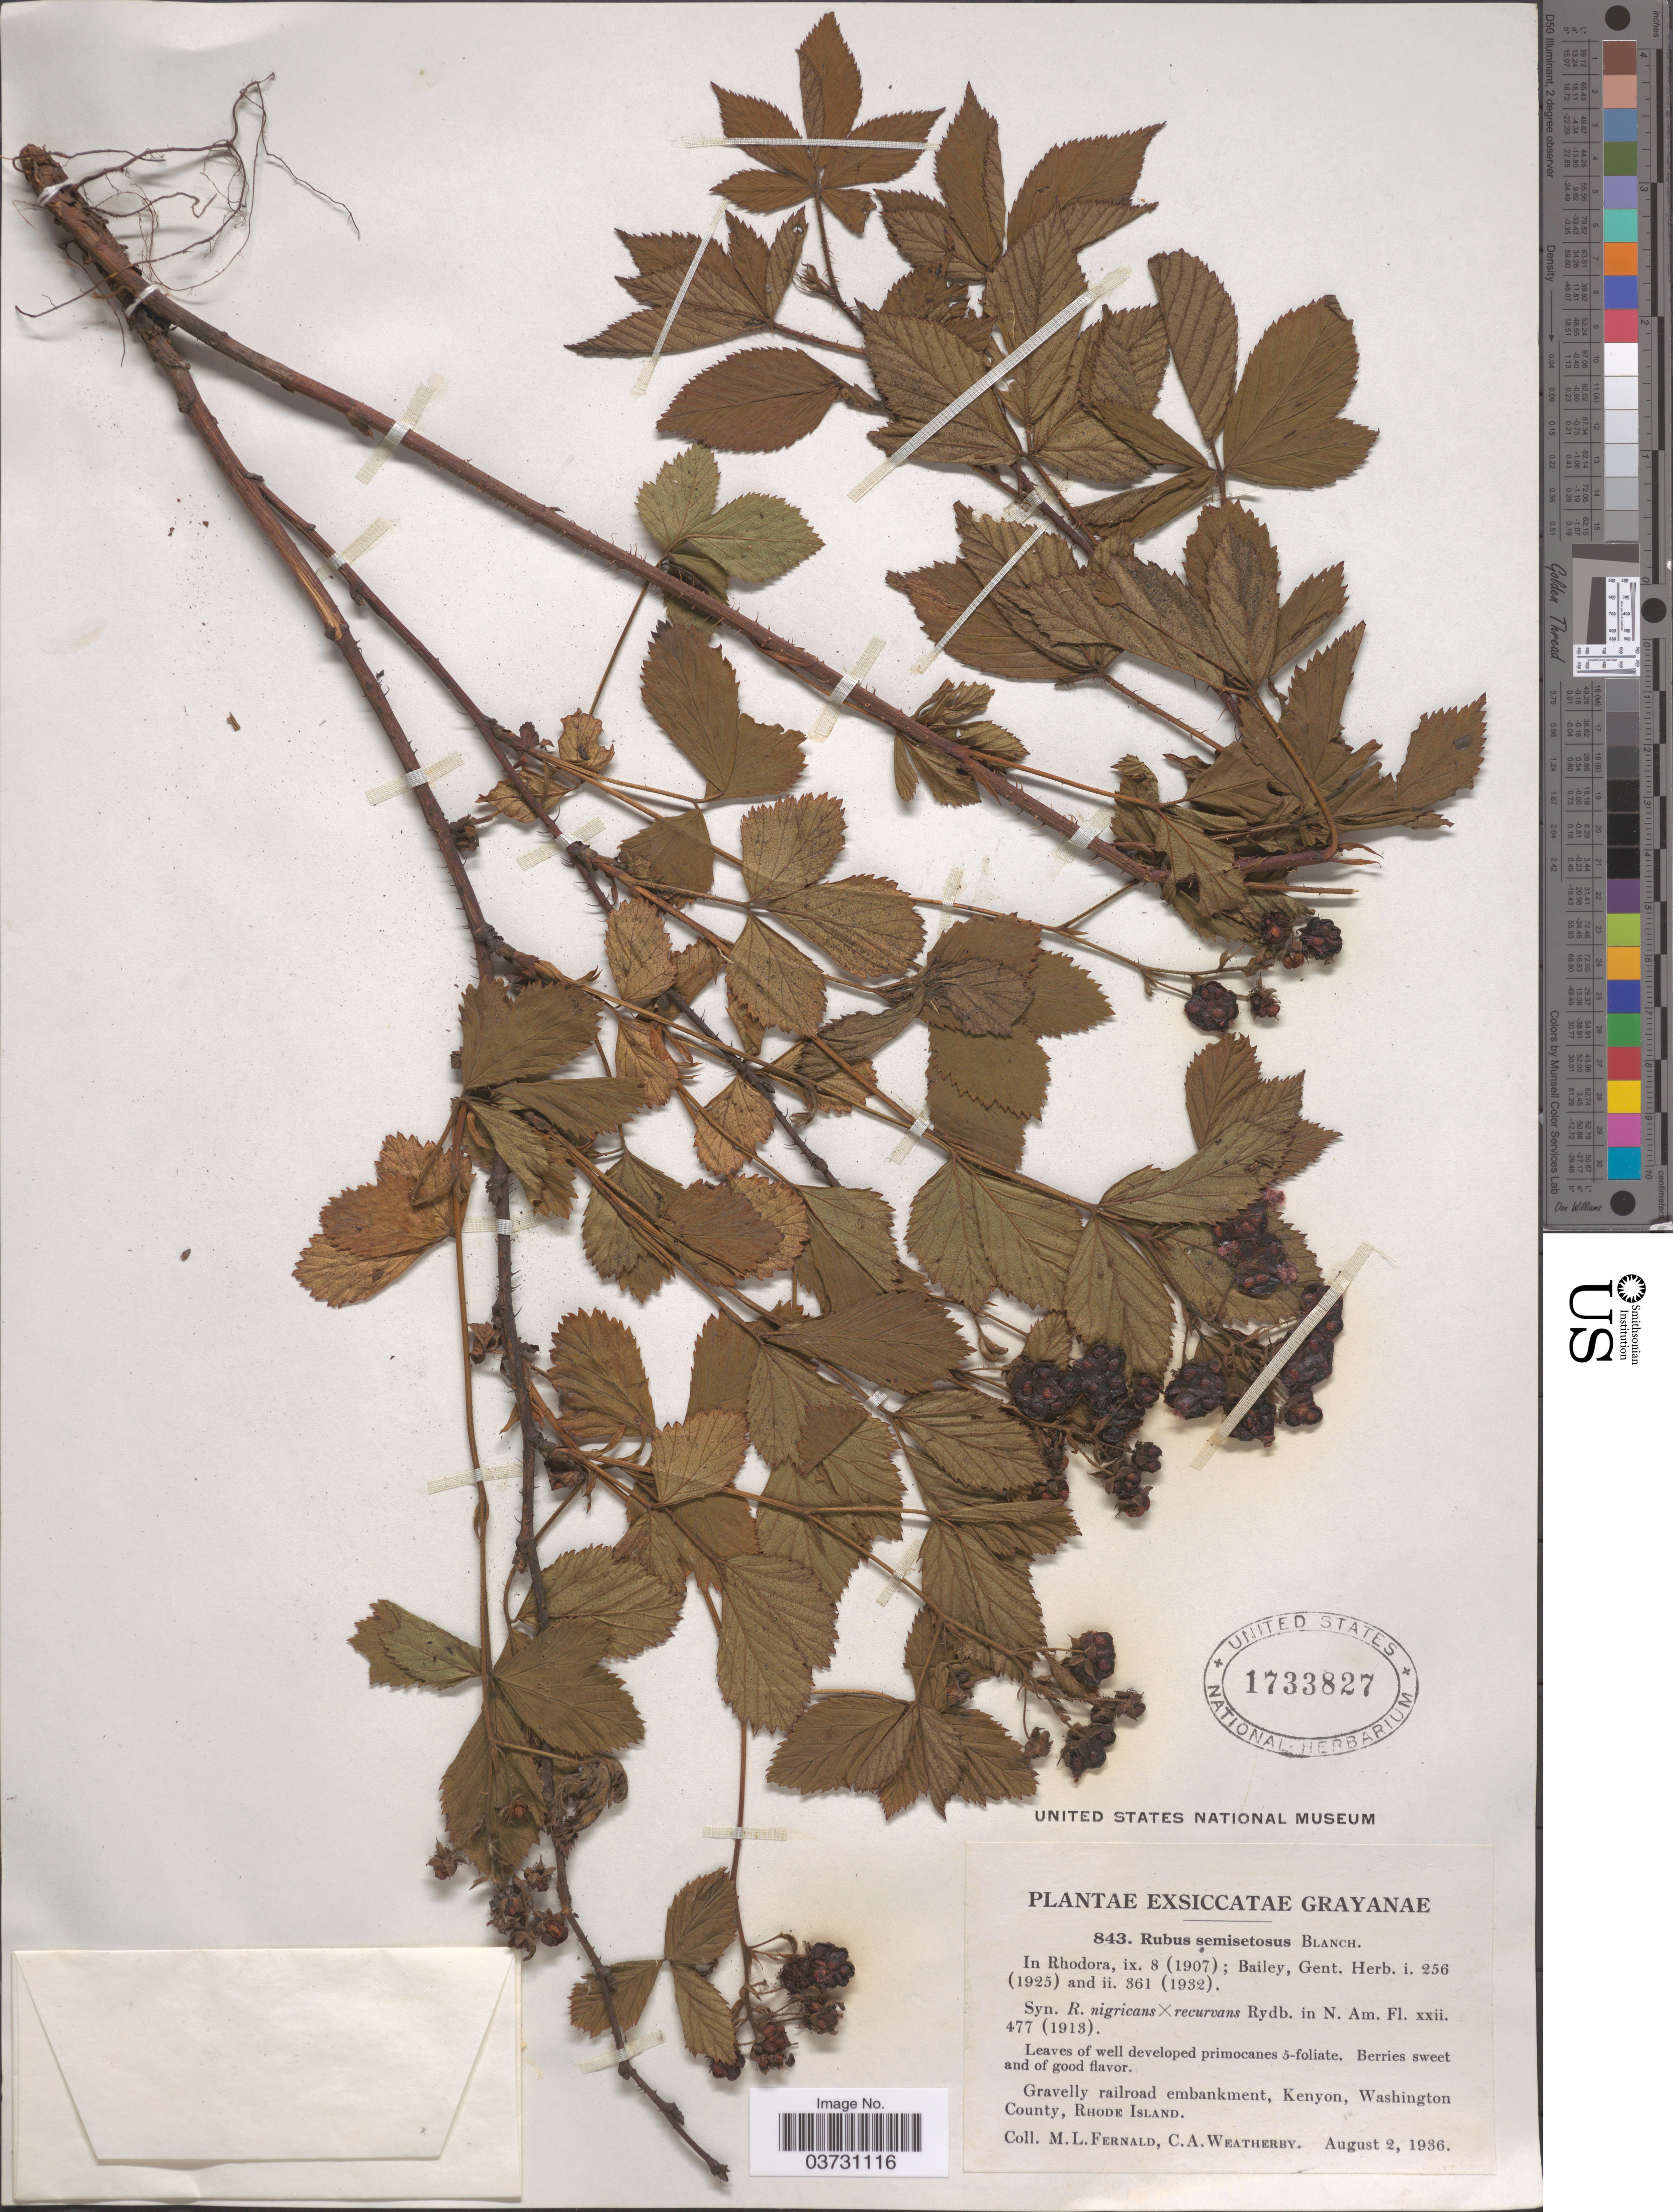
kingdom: Plantae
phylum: Tracheophyta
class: Magnoliopsida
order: Rosales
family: Rosaceae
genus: Rubus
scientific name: Rubus semisetosus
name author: Blanch.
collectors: M. L. Fernald & C. A. Weatherby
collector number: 843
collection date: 1936-08-02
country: United States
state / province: Rhode Island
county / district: Washington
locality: Gravelly railroad embankment, Kenyon, Washington County, Rhode Island.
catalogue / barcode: US 1733827